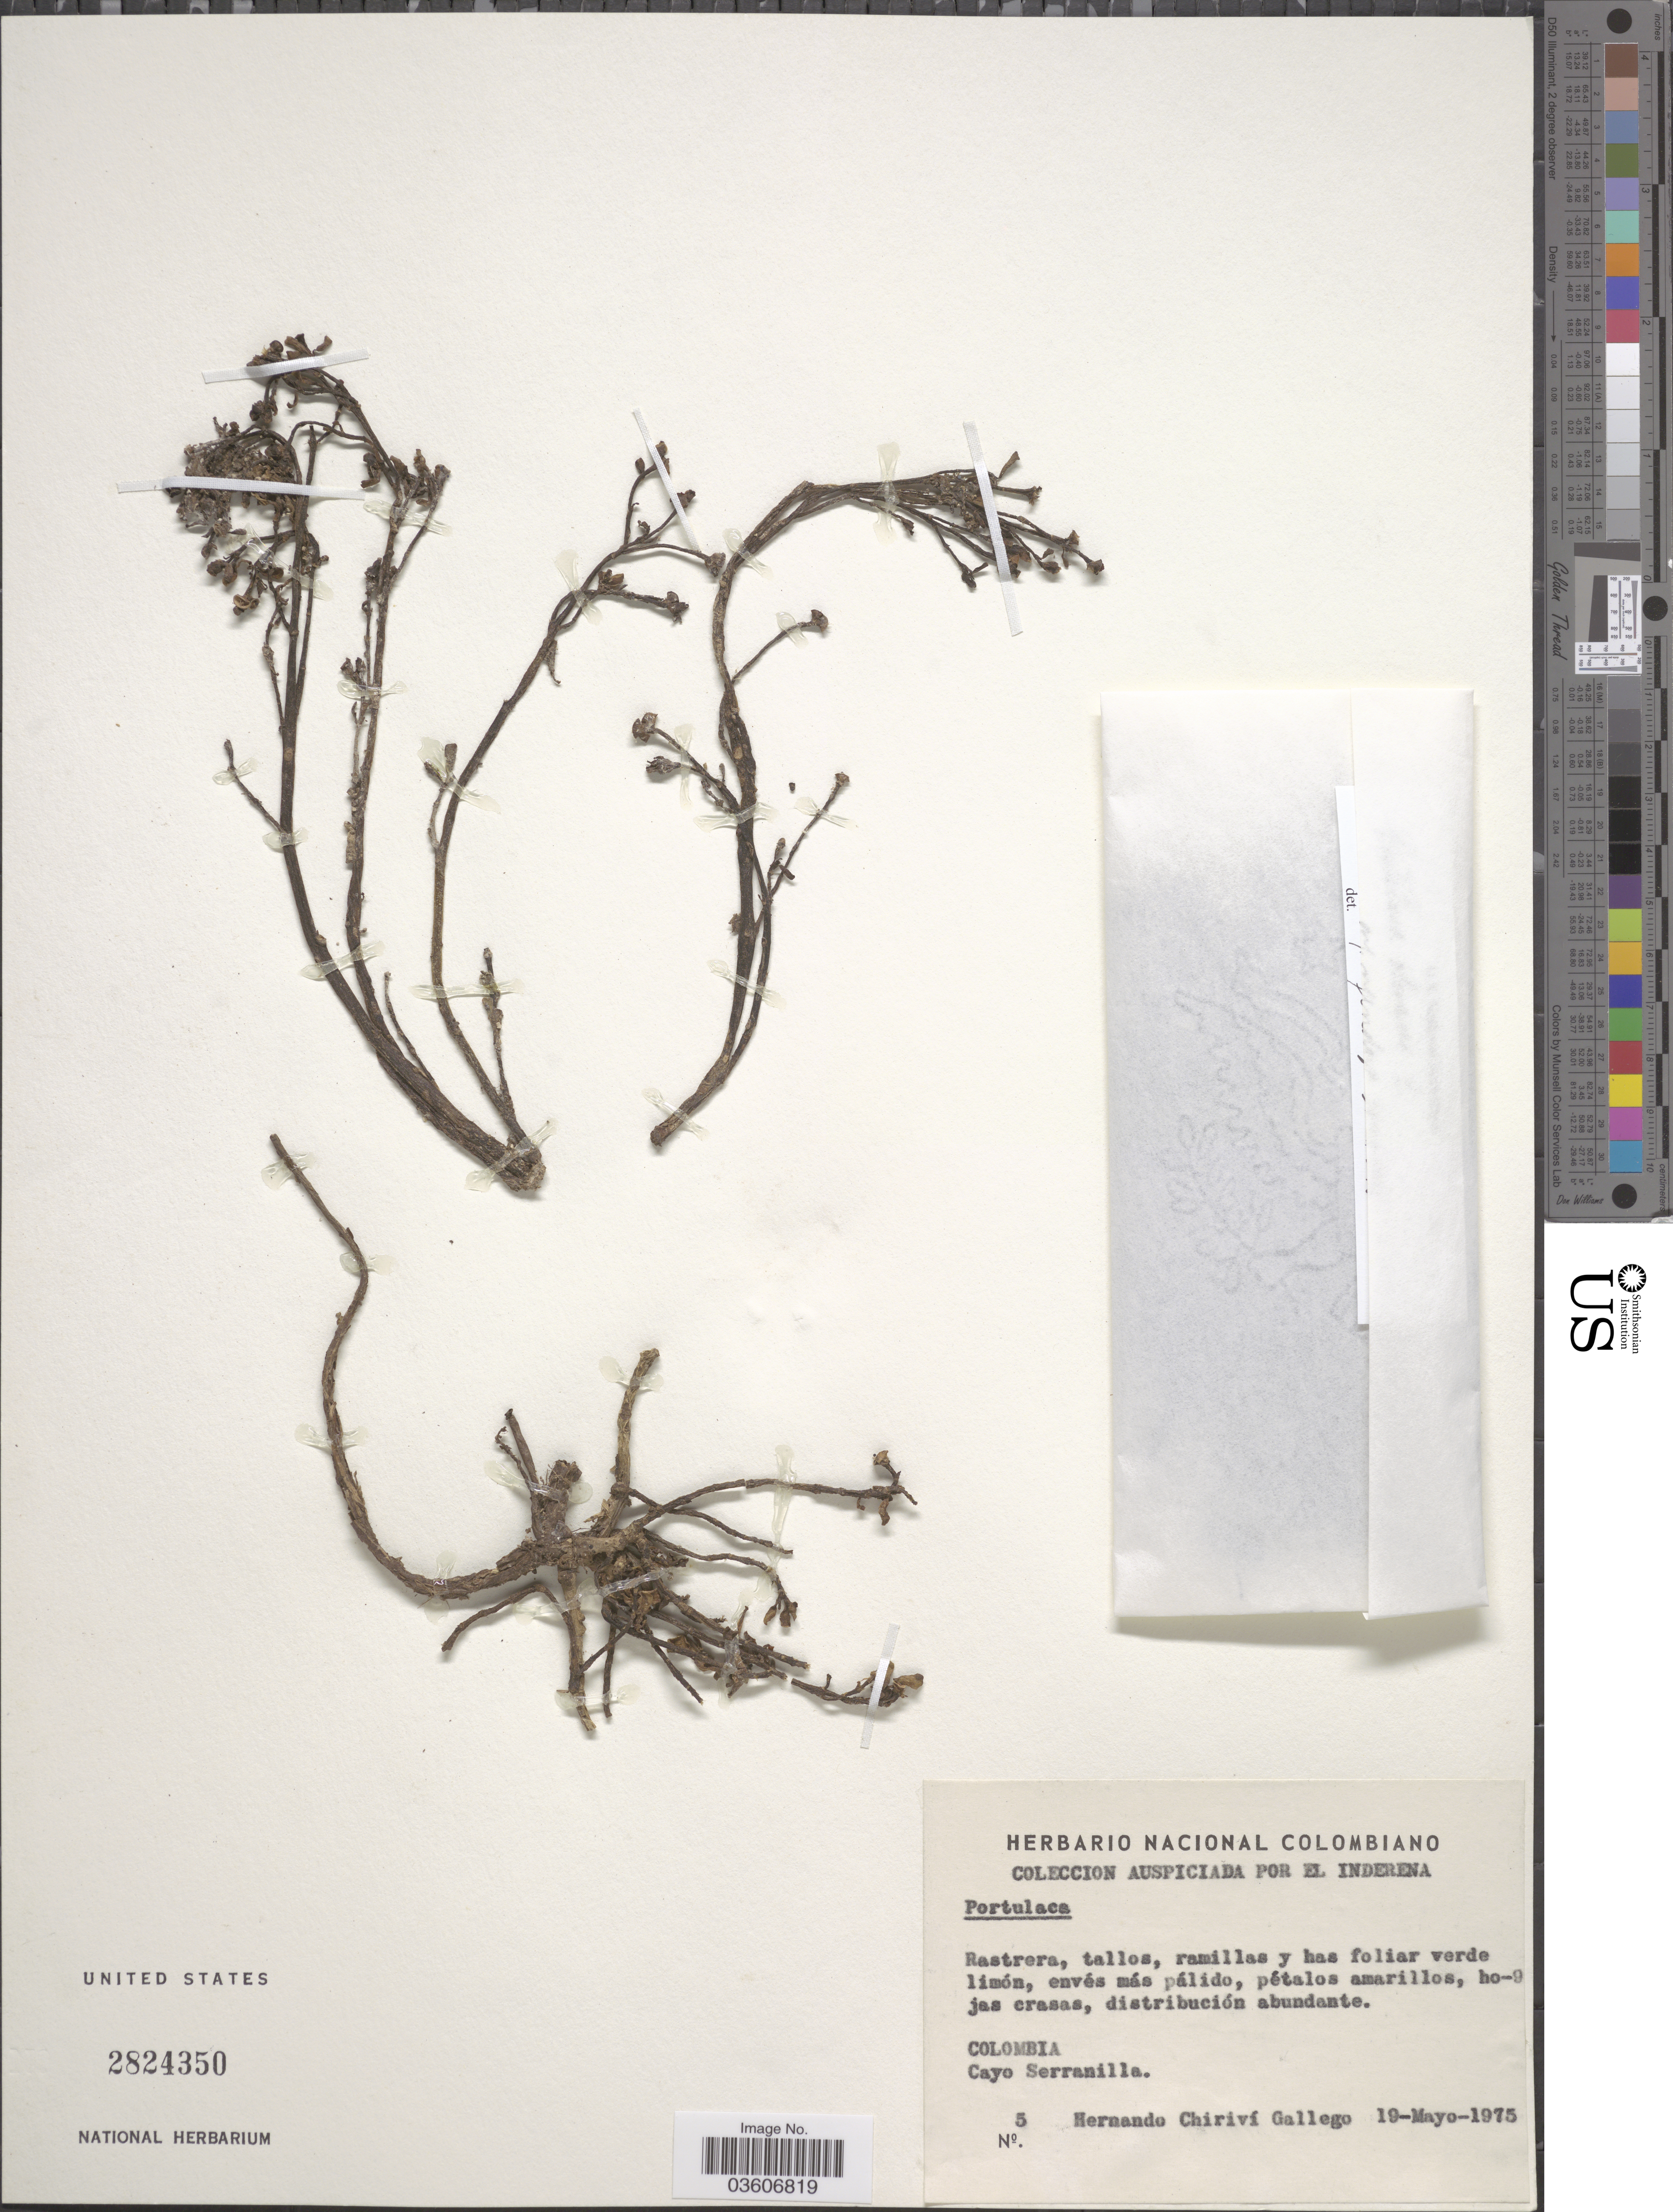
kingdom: Plantae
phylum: Tracheophyta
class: Magnoliopsida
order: Caryophyllales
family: Portulacaceae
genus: Portulaca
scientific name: Portulaca sp.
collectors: H. Gallego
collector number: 5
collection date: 1975-05-19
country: Colombia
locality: Cayo Serranilla.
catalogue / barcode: US 2824350